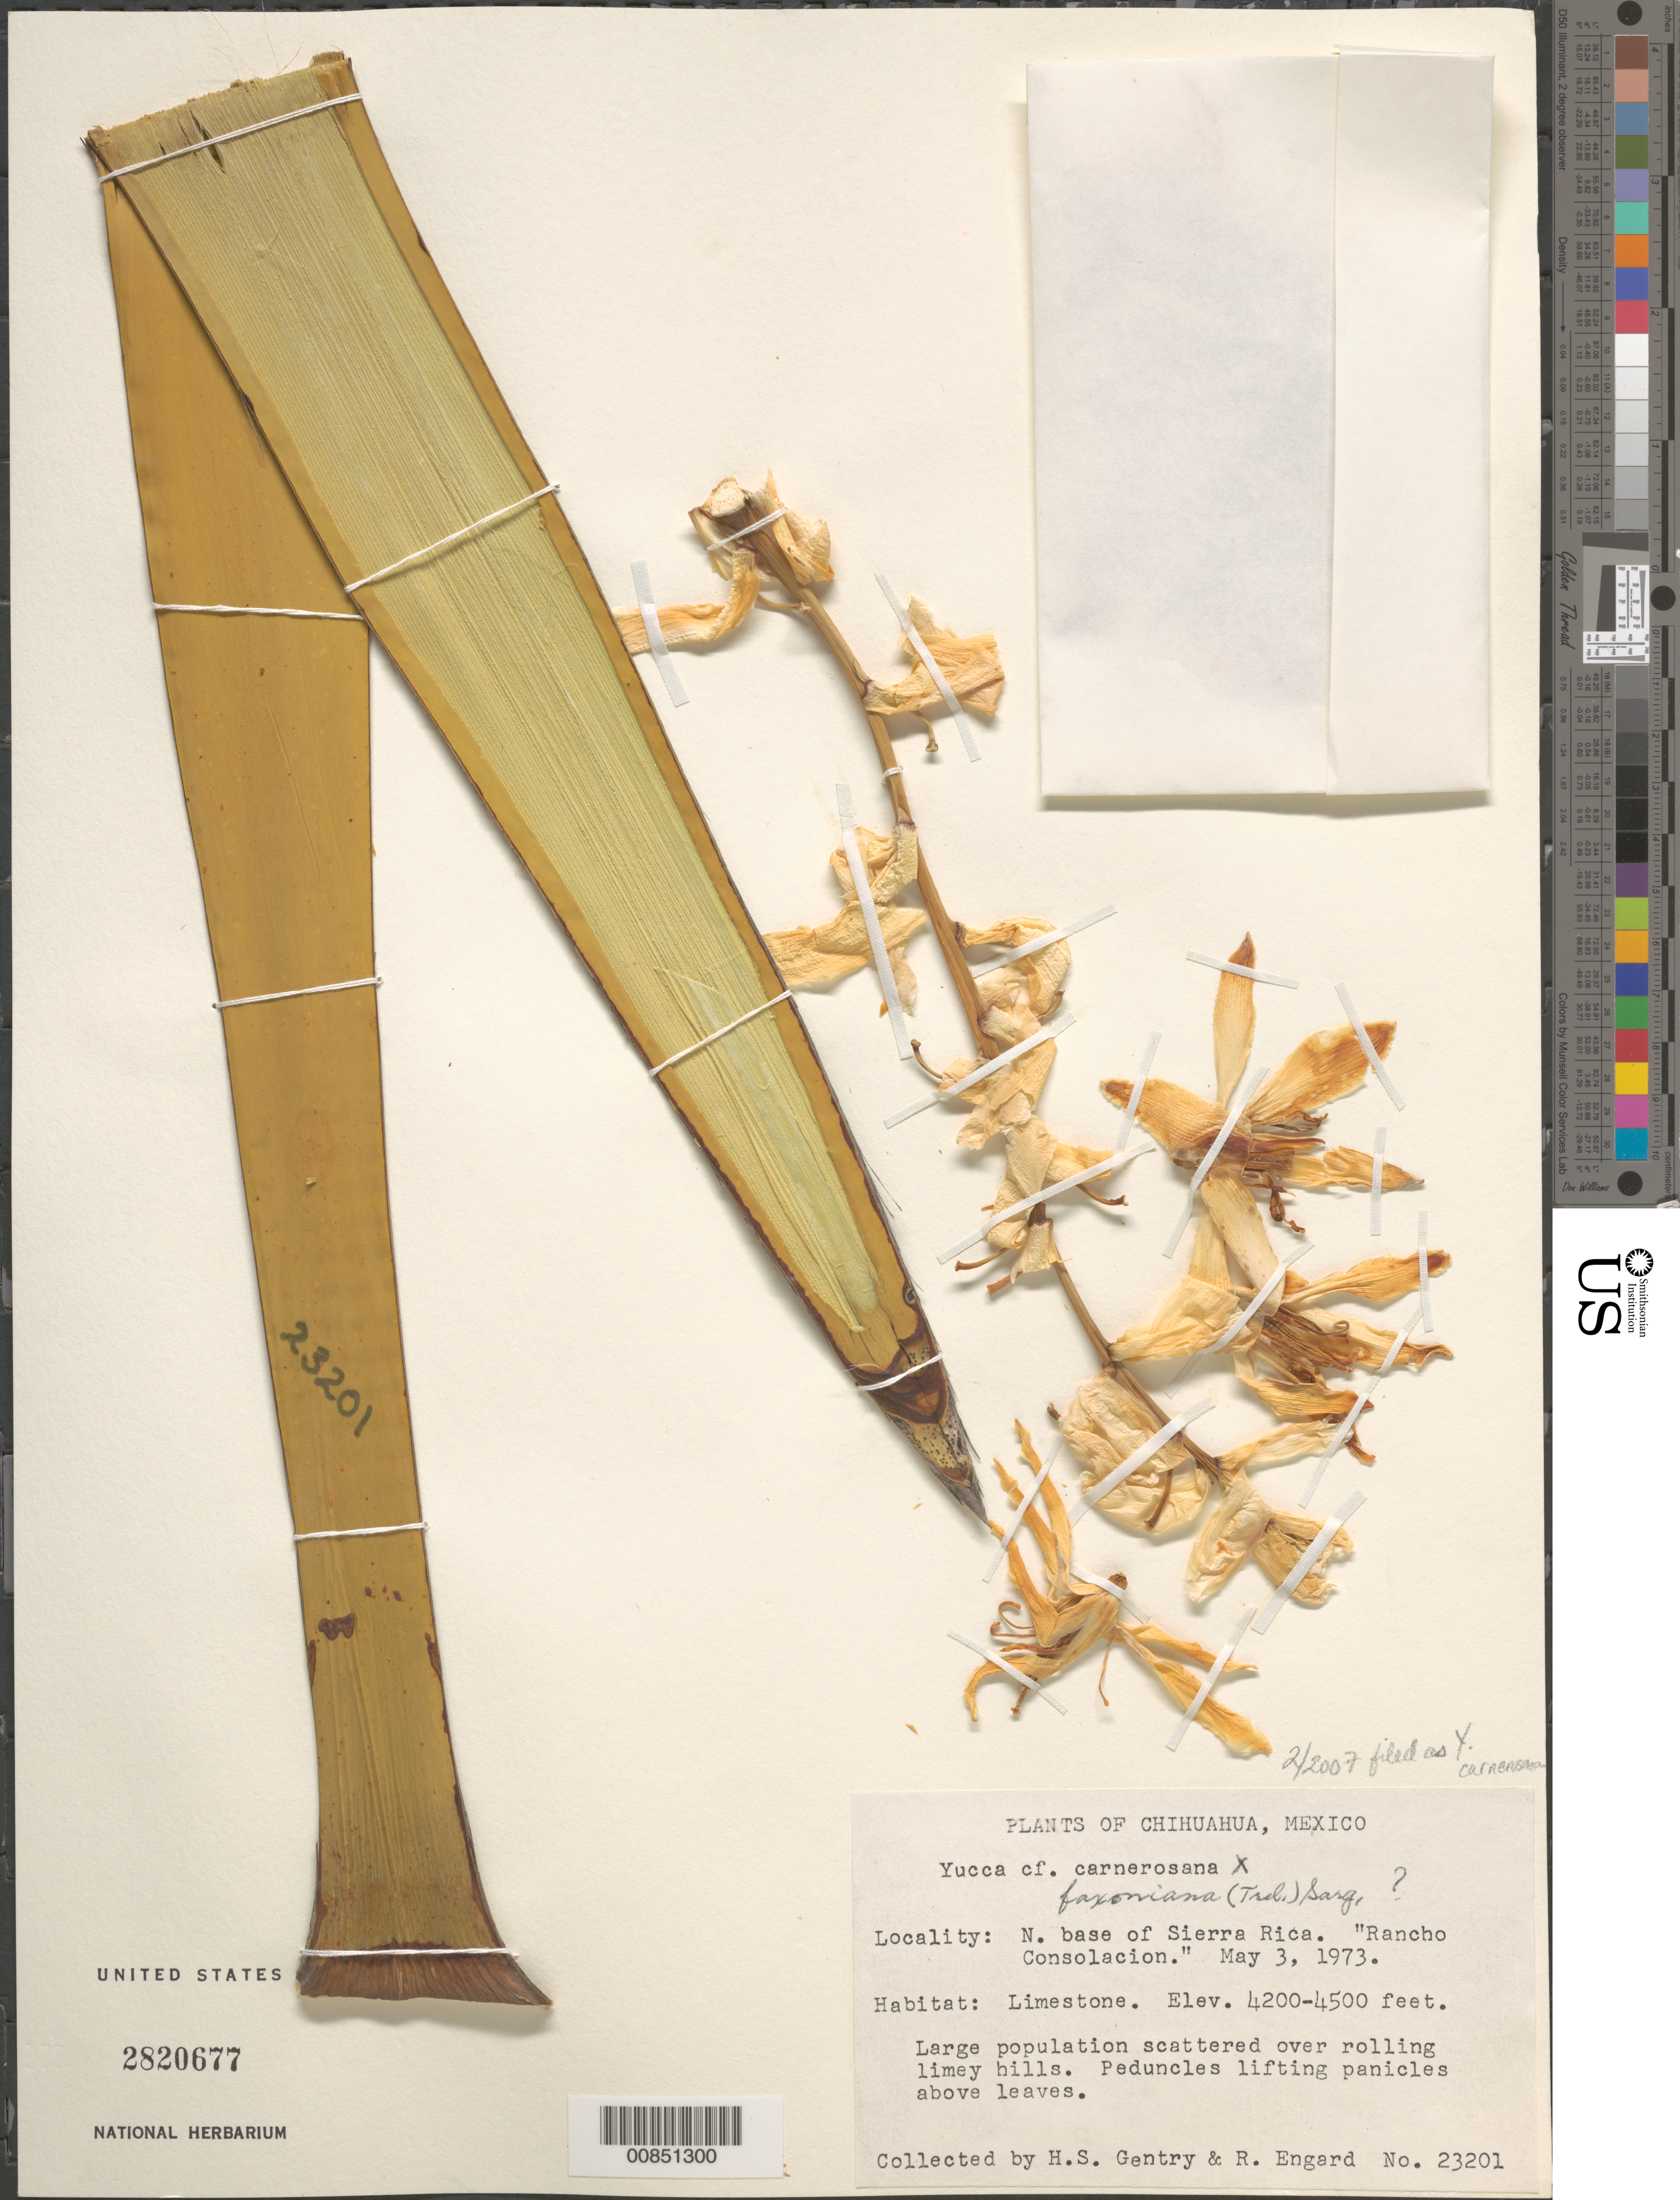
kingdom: Plantae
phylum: Tracheophyta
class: Liliopsida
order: Asparagales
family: Asparagaceae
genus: Yucca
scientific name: Yucca carnerosana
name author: (Trel.) McKelvey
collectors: H. S. Gentry & R. Engard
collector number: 23201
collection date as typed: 03 May 1973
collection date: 1973-05-03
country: Mexico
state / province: Chihuahua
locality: N. base of Sierra Rica. "Rancho Consolación".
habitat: Limestone.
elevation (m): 1280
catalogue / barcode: US 2820677